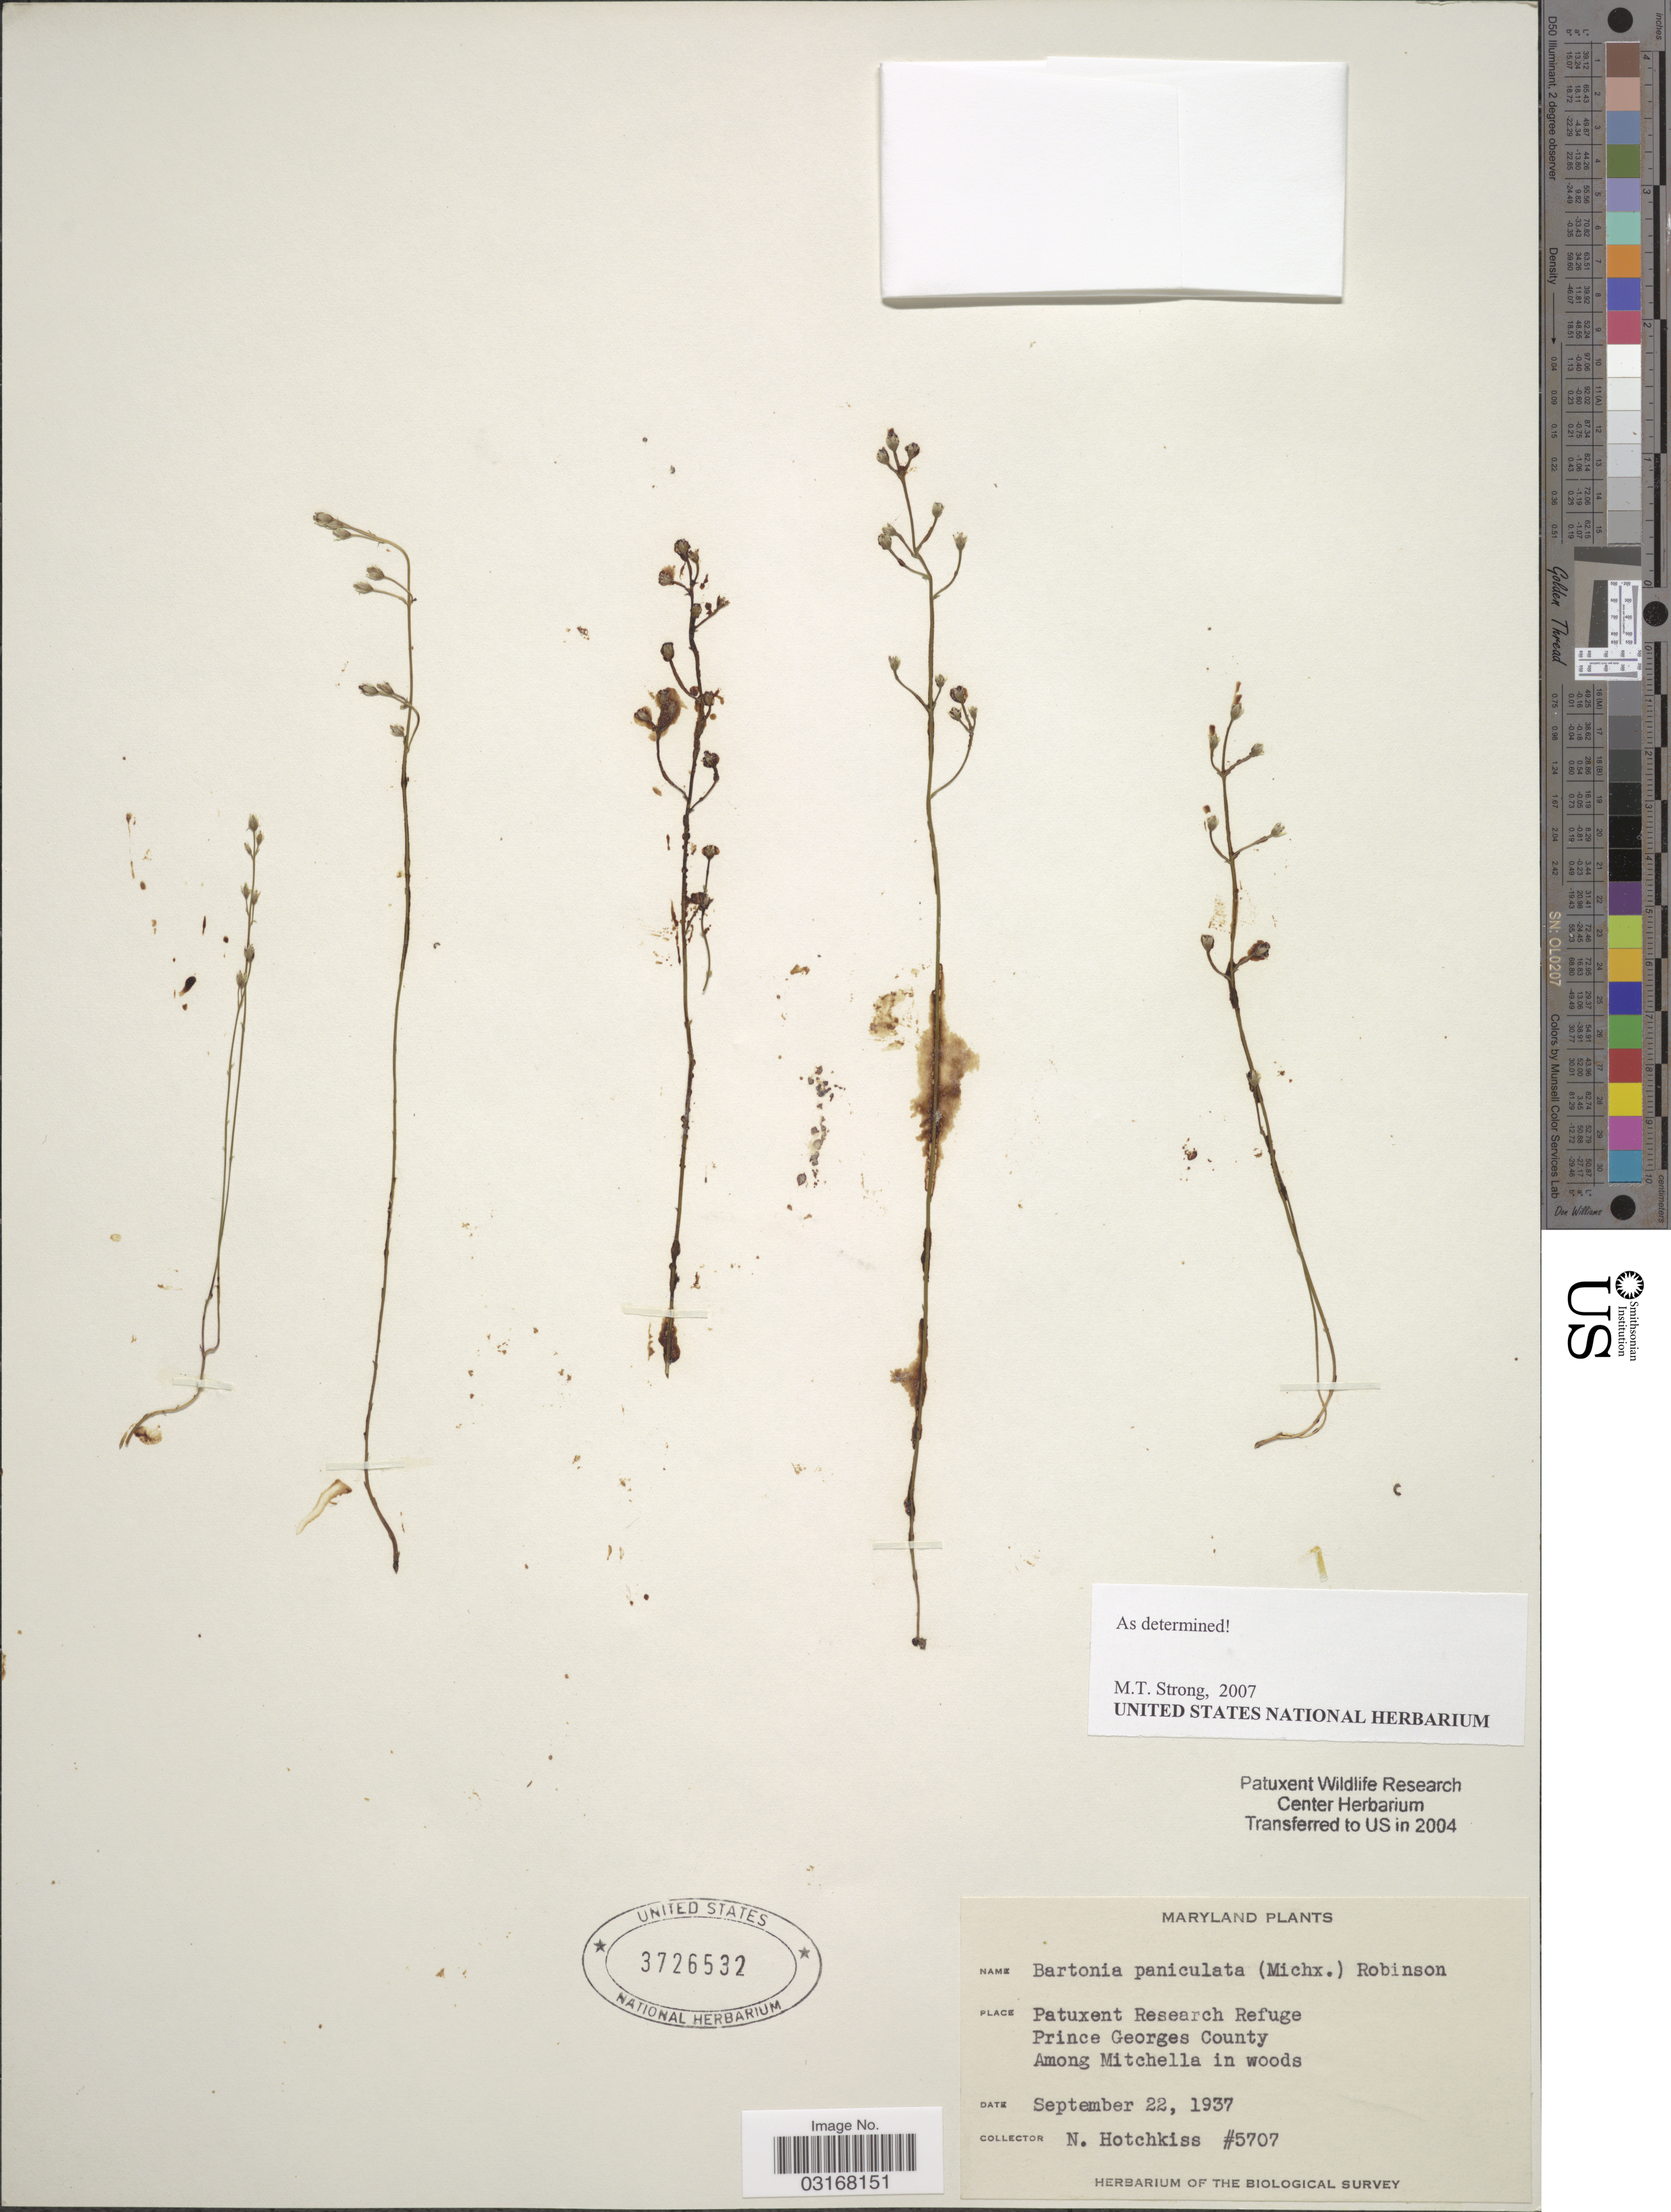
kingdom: Plantae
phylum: Tracheophyta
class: Magnoliopsida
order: Gentianales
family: Gentianaceae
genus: Bartonia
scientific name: Bartonia paniculata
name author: (Michx.) Muhl.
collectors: N. Hotchkiss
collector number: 5707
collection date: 1937-09-22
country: United States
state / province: Maryland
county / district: Prince George's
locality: Patuxent Research Refuge. Prince Georges County. Among Mitchella in woods.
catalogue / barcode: US 3726532